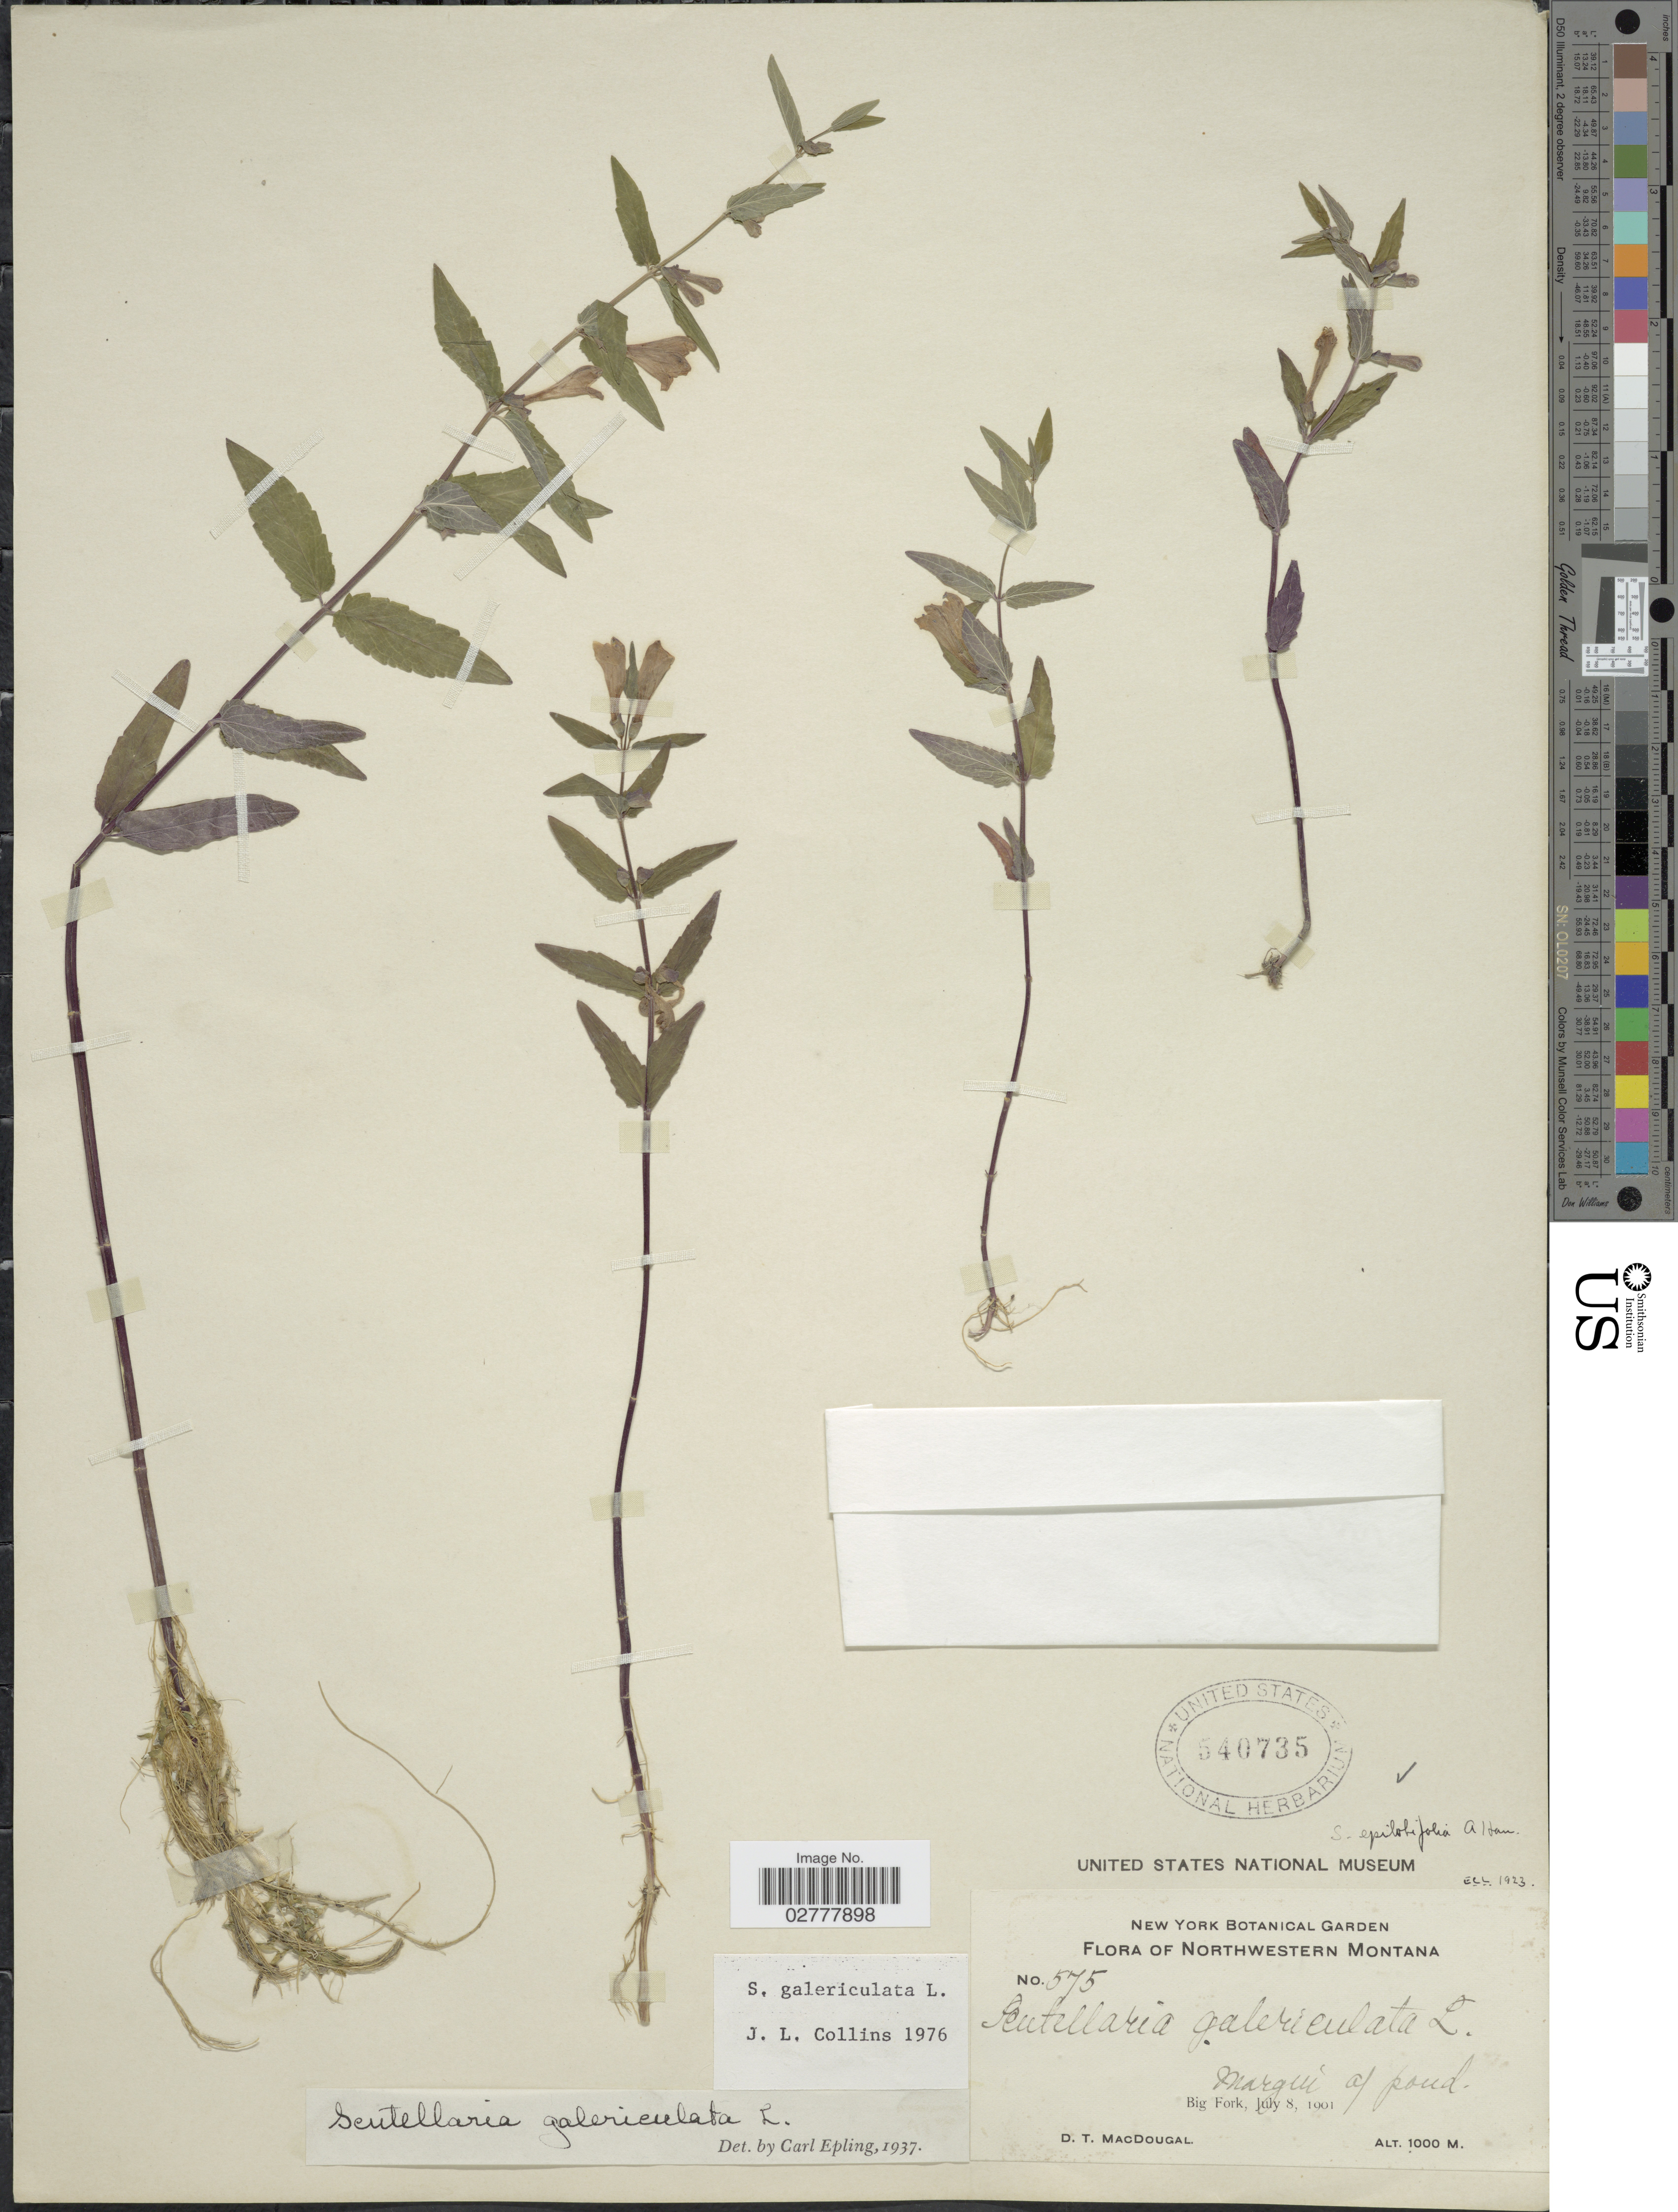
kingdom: Plantae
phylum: Tracheophyta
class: Magnoliopsida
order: Lamiales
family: Lamiaceae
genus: Scutellaria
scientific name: Scutellaria galericulata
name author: L.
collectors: D. T. MacDougal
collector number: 575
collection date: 1901-07-08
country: United States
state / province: Montana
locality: Northwestern Montana. Margin of pond. Big Fork.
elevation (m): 1000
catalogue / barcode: US 540735